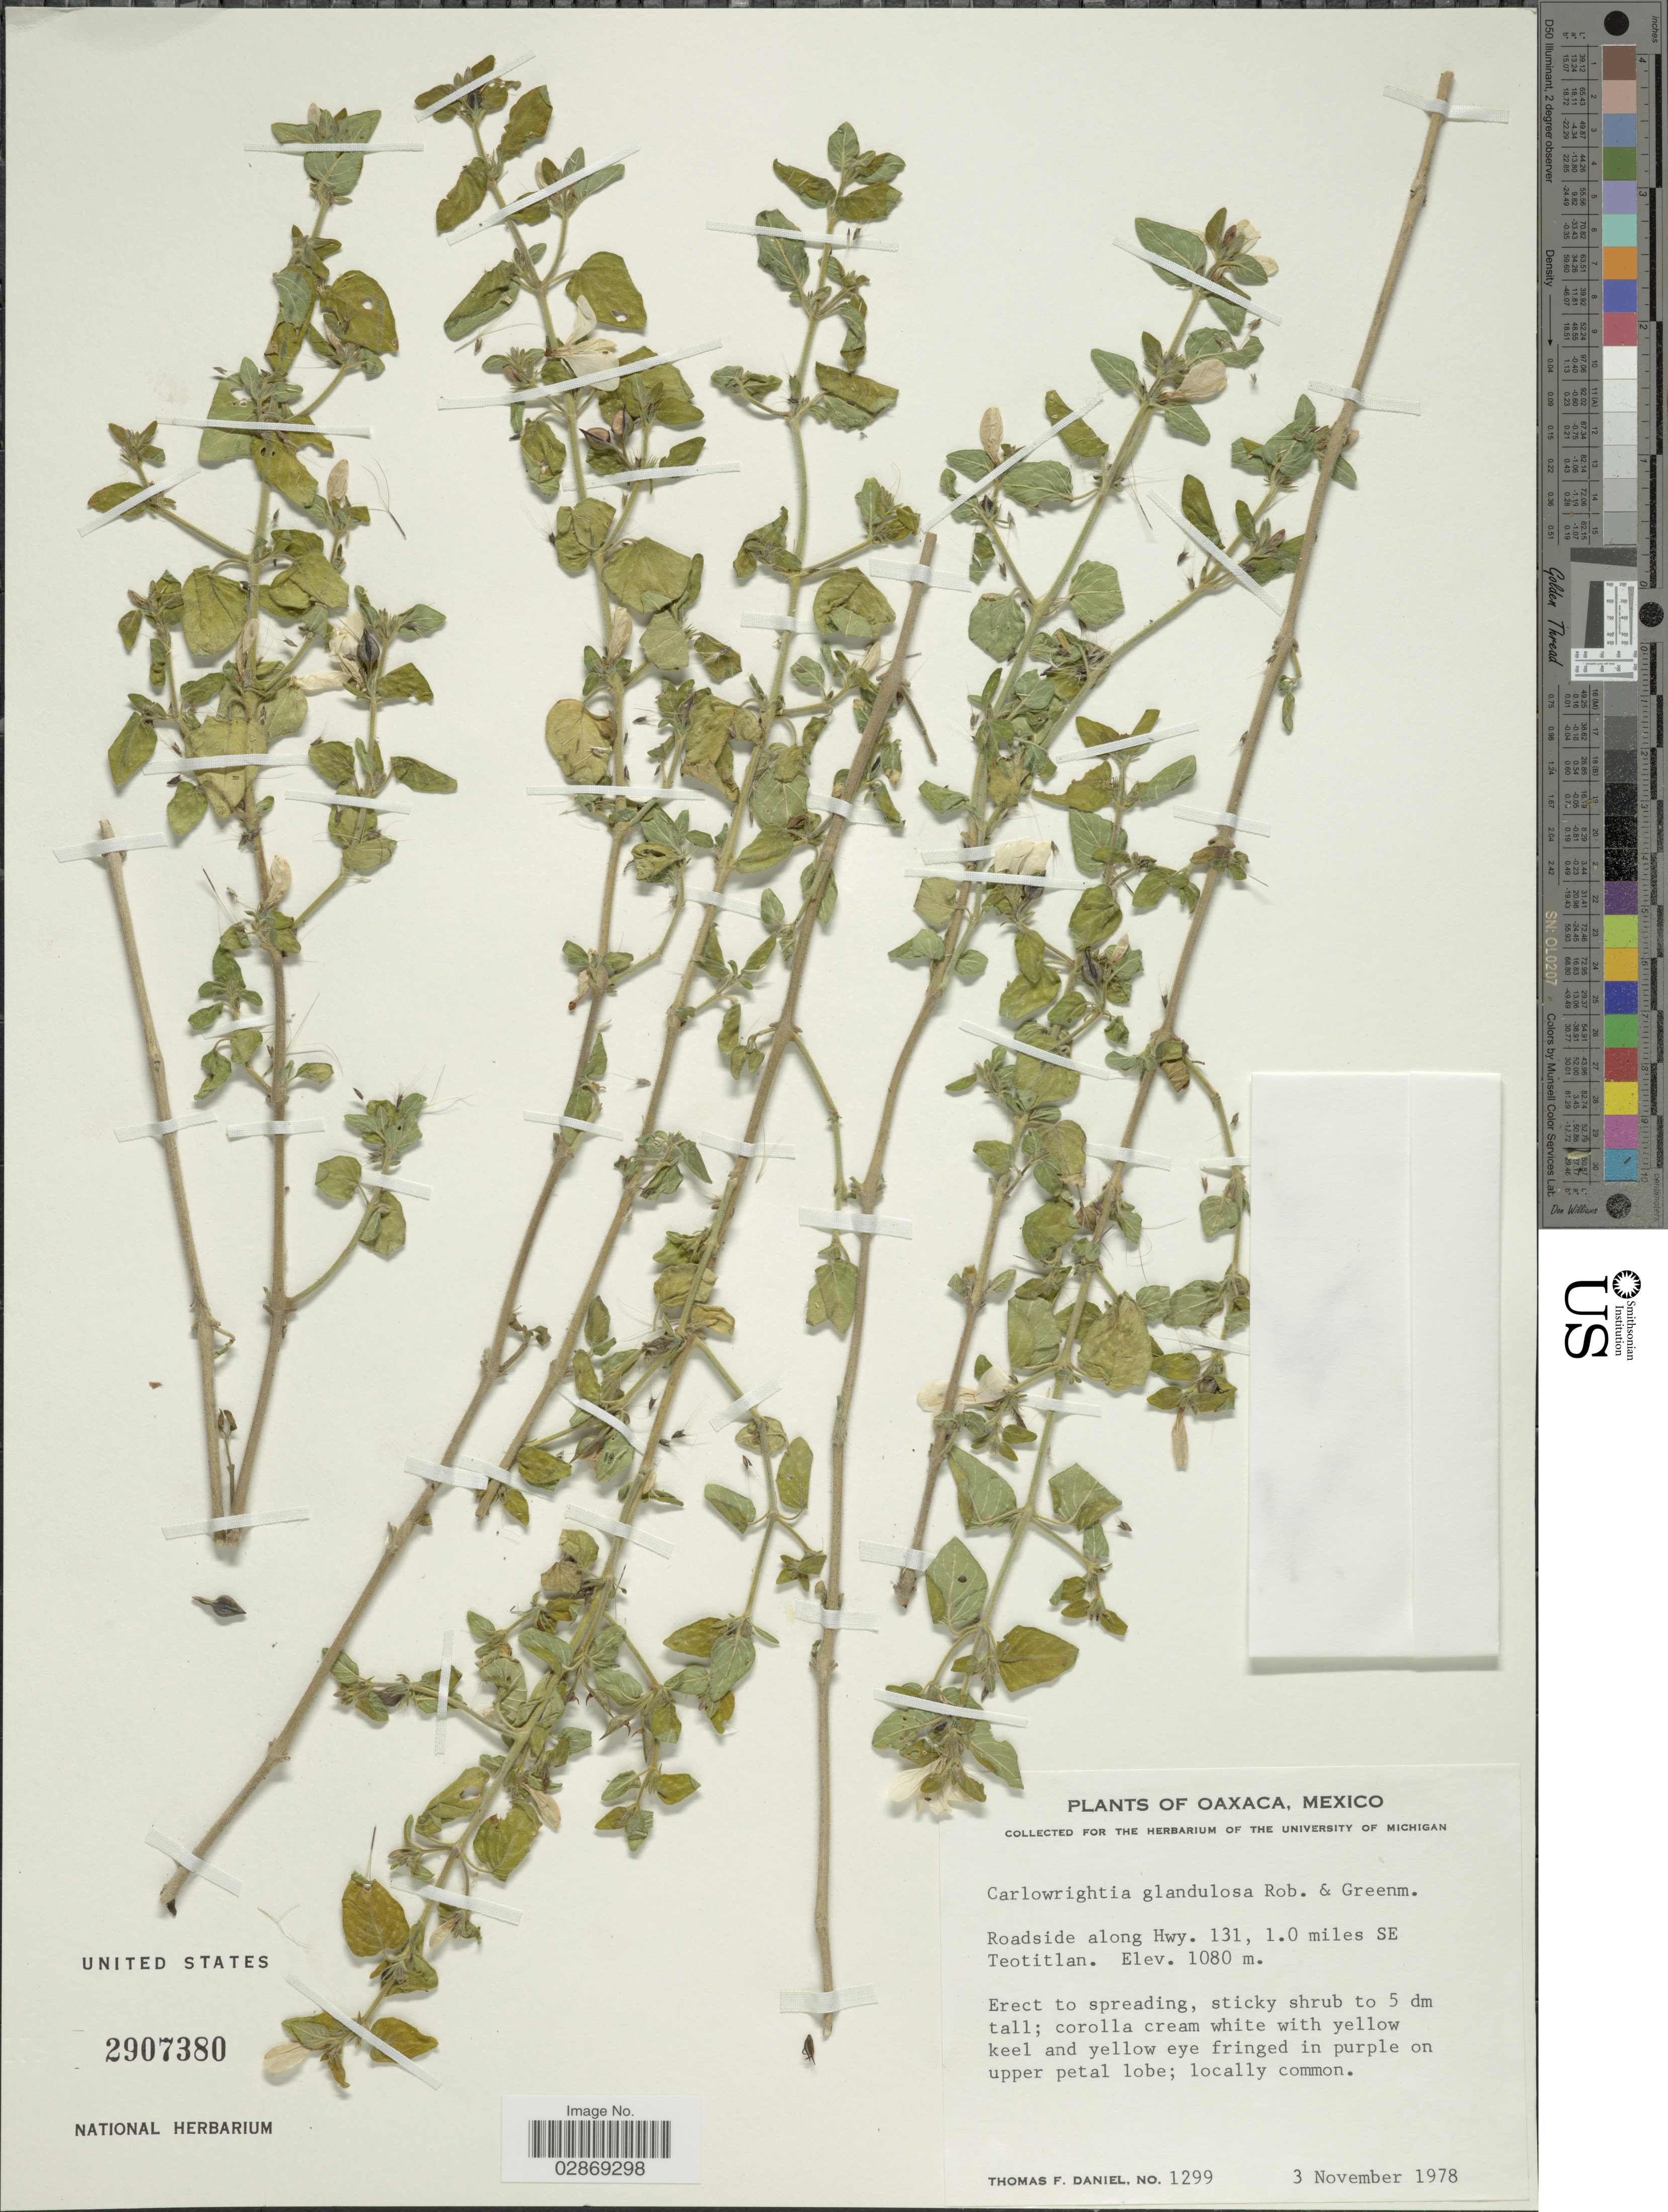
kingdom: Plantae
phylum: Tracheophyta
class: Magnoliopsida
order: Lamiales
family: Acanthaceae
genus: Carlowrightia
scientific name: Carlowrightia neesiana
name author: (Schauer ex Nees) T.F. Daniel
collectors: T. F. Daniel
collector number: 1299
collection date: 1978-11-03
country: Mexico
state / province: Oaxaca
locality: Roadside along Hwy. 131, 1.0 miles SE Teotitlan.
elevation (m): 1080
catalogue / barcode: US 2907380